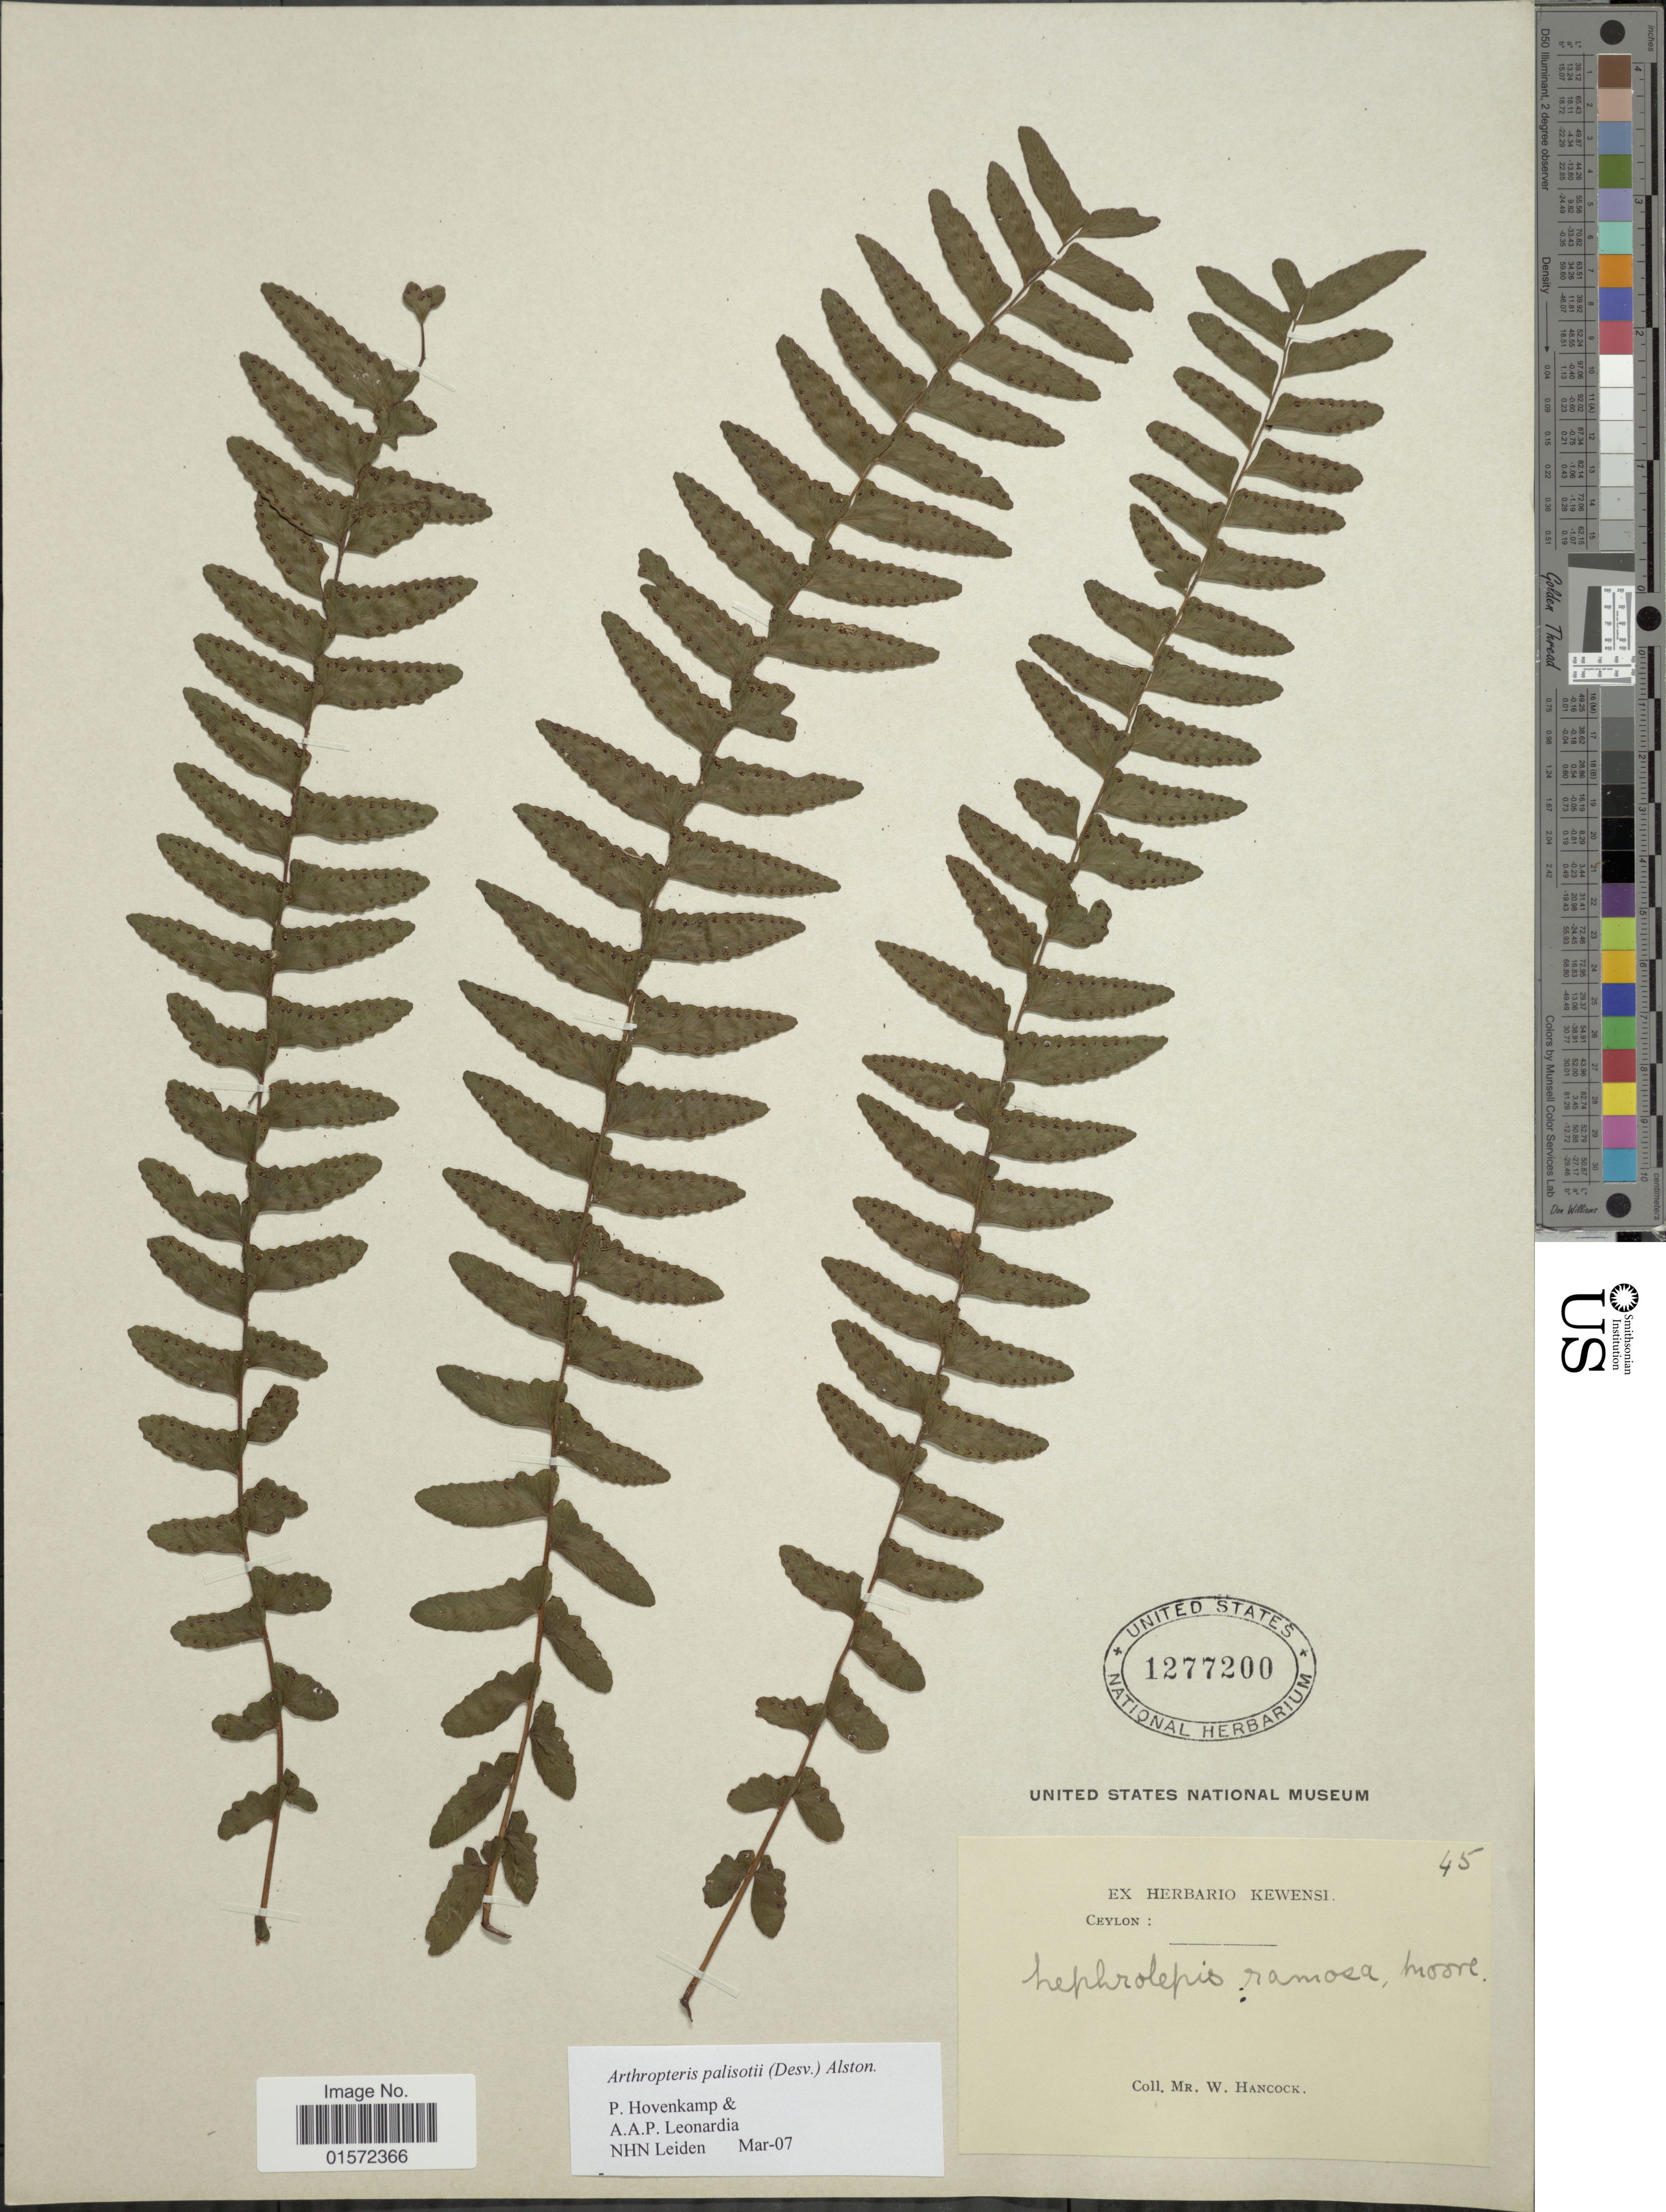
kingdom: Plantae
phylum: Tracheophyta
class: Polypodiopsida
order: Polypodiales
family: Tectariaceae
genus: Arthropteris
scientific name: Arthropteris palisotii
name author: (Desv.) Alston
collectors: W. Hancock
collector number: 45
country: Sri Lanka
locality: Ceylon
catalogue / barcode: US 1277200